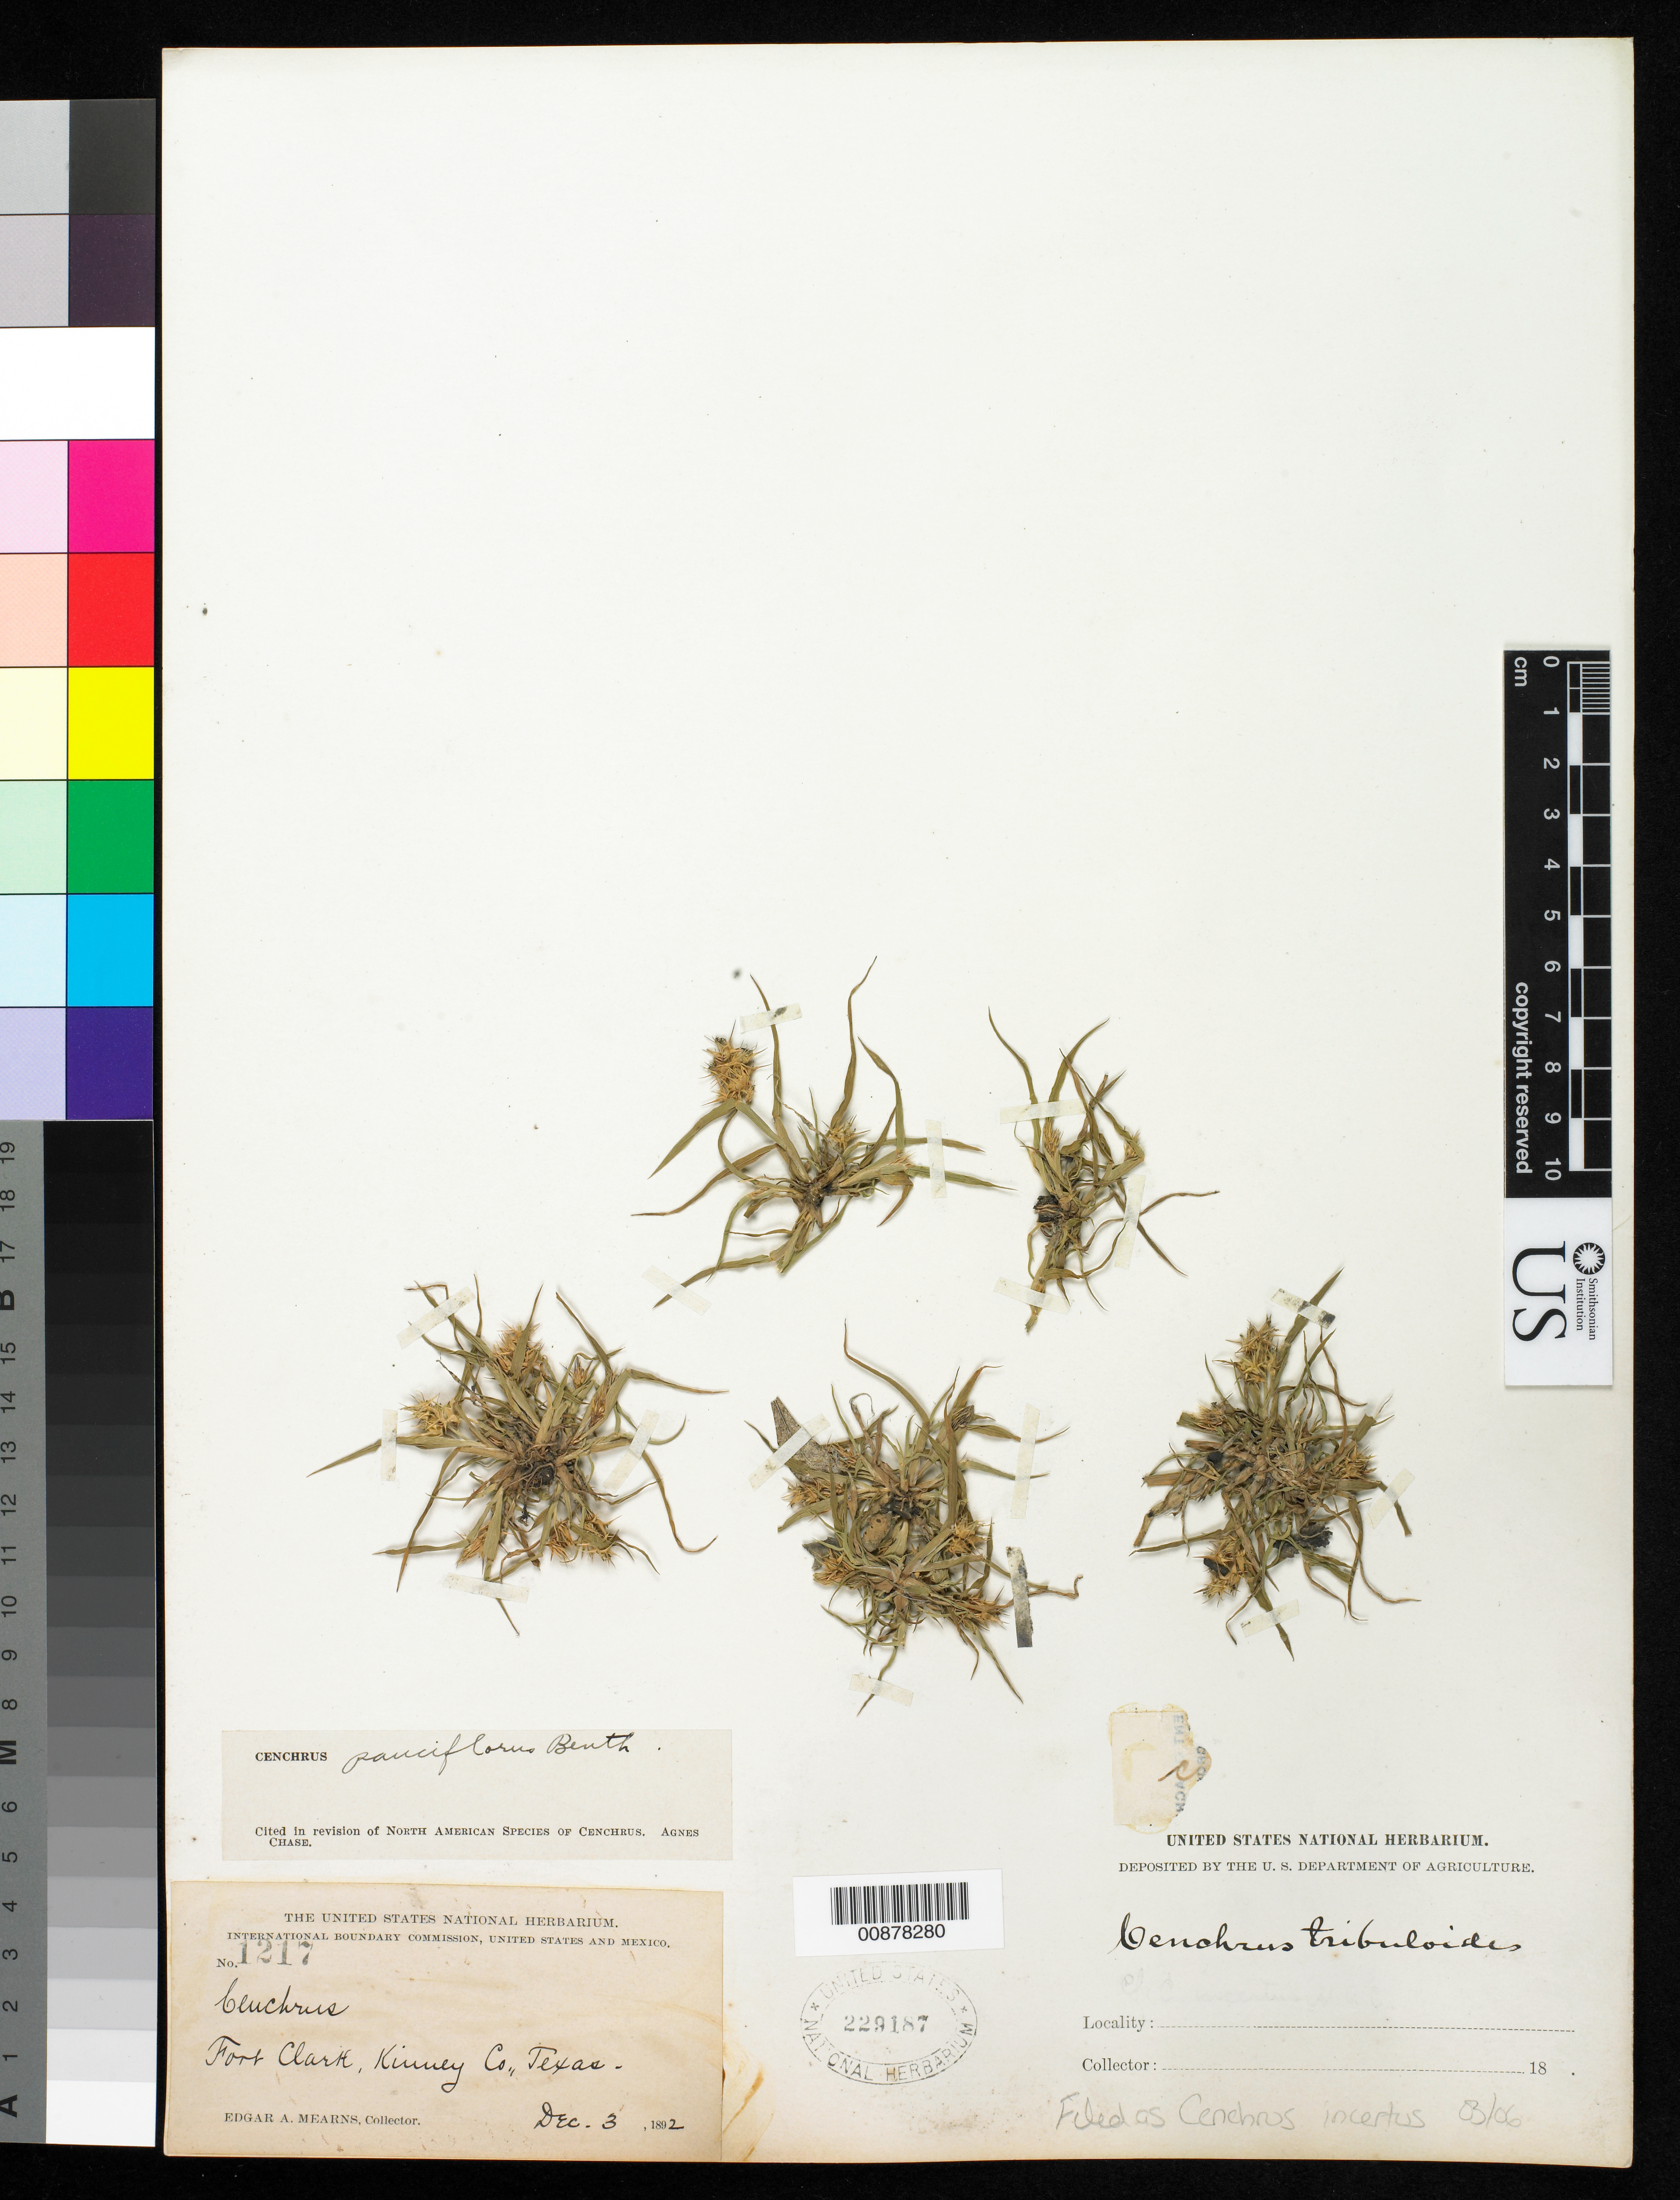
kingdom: Plantae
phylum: Tracheophyta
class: Liliopsida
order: Poales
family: Poaceae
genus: Cenchrus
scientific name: Cenchrus spinifex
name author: Cav.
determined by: Poaceae Reorganization Project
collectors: E. A. Mearns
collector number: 1217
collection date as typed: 03 Dec 1892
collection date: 1892-12-03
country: United States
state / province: Texas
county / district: Kinney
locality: Fort Clark, Kinney County, Texas.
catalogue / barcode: US 229187